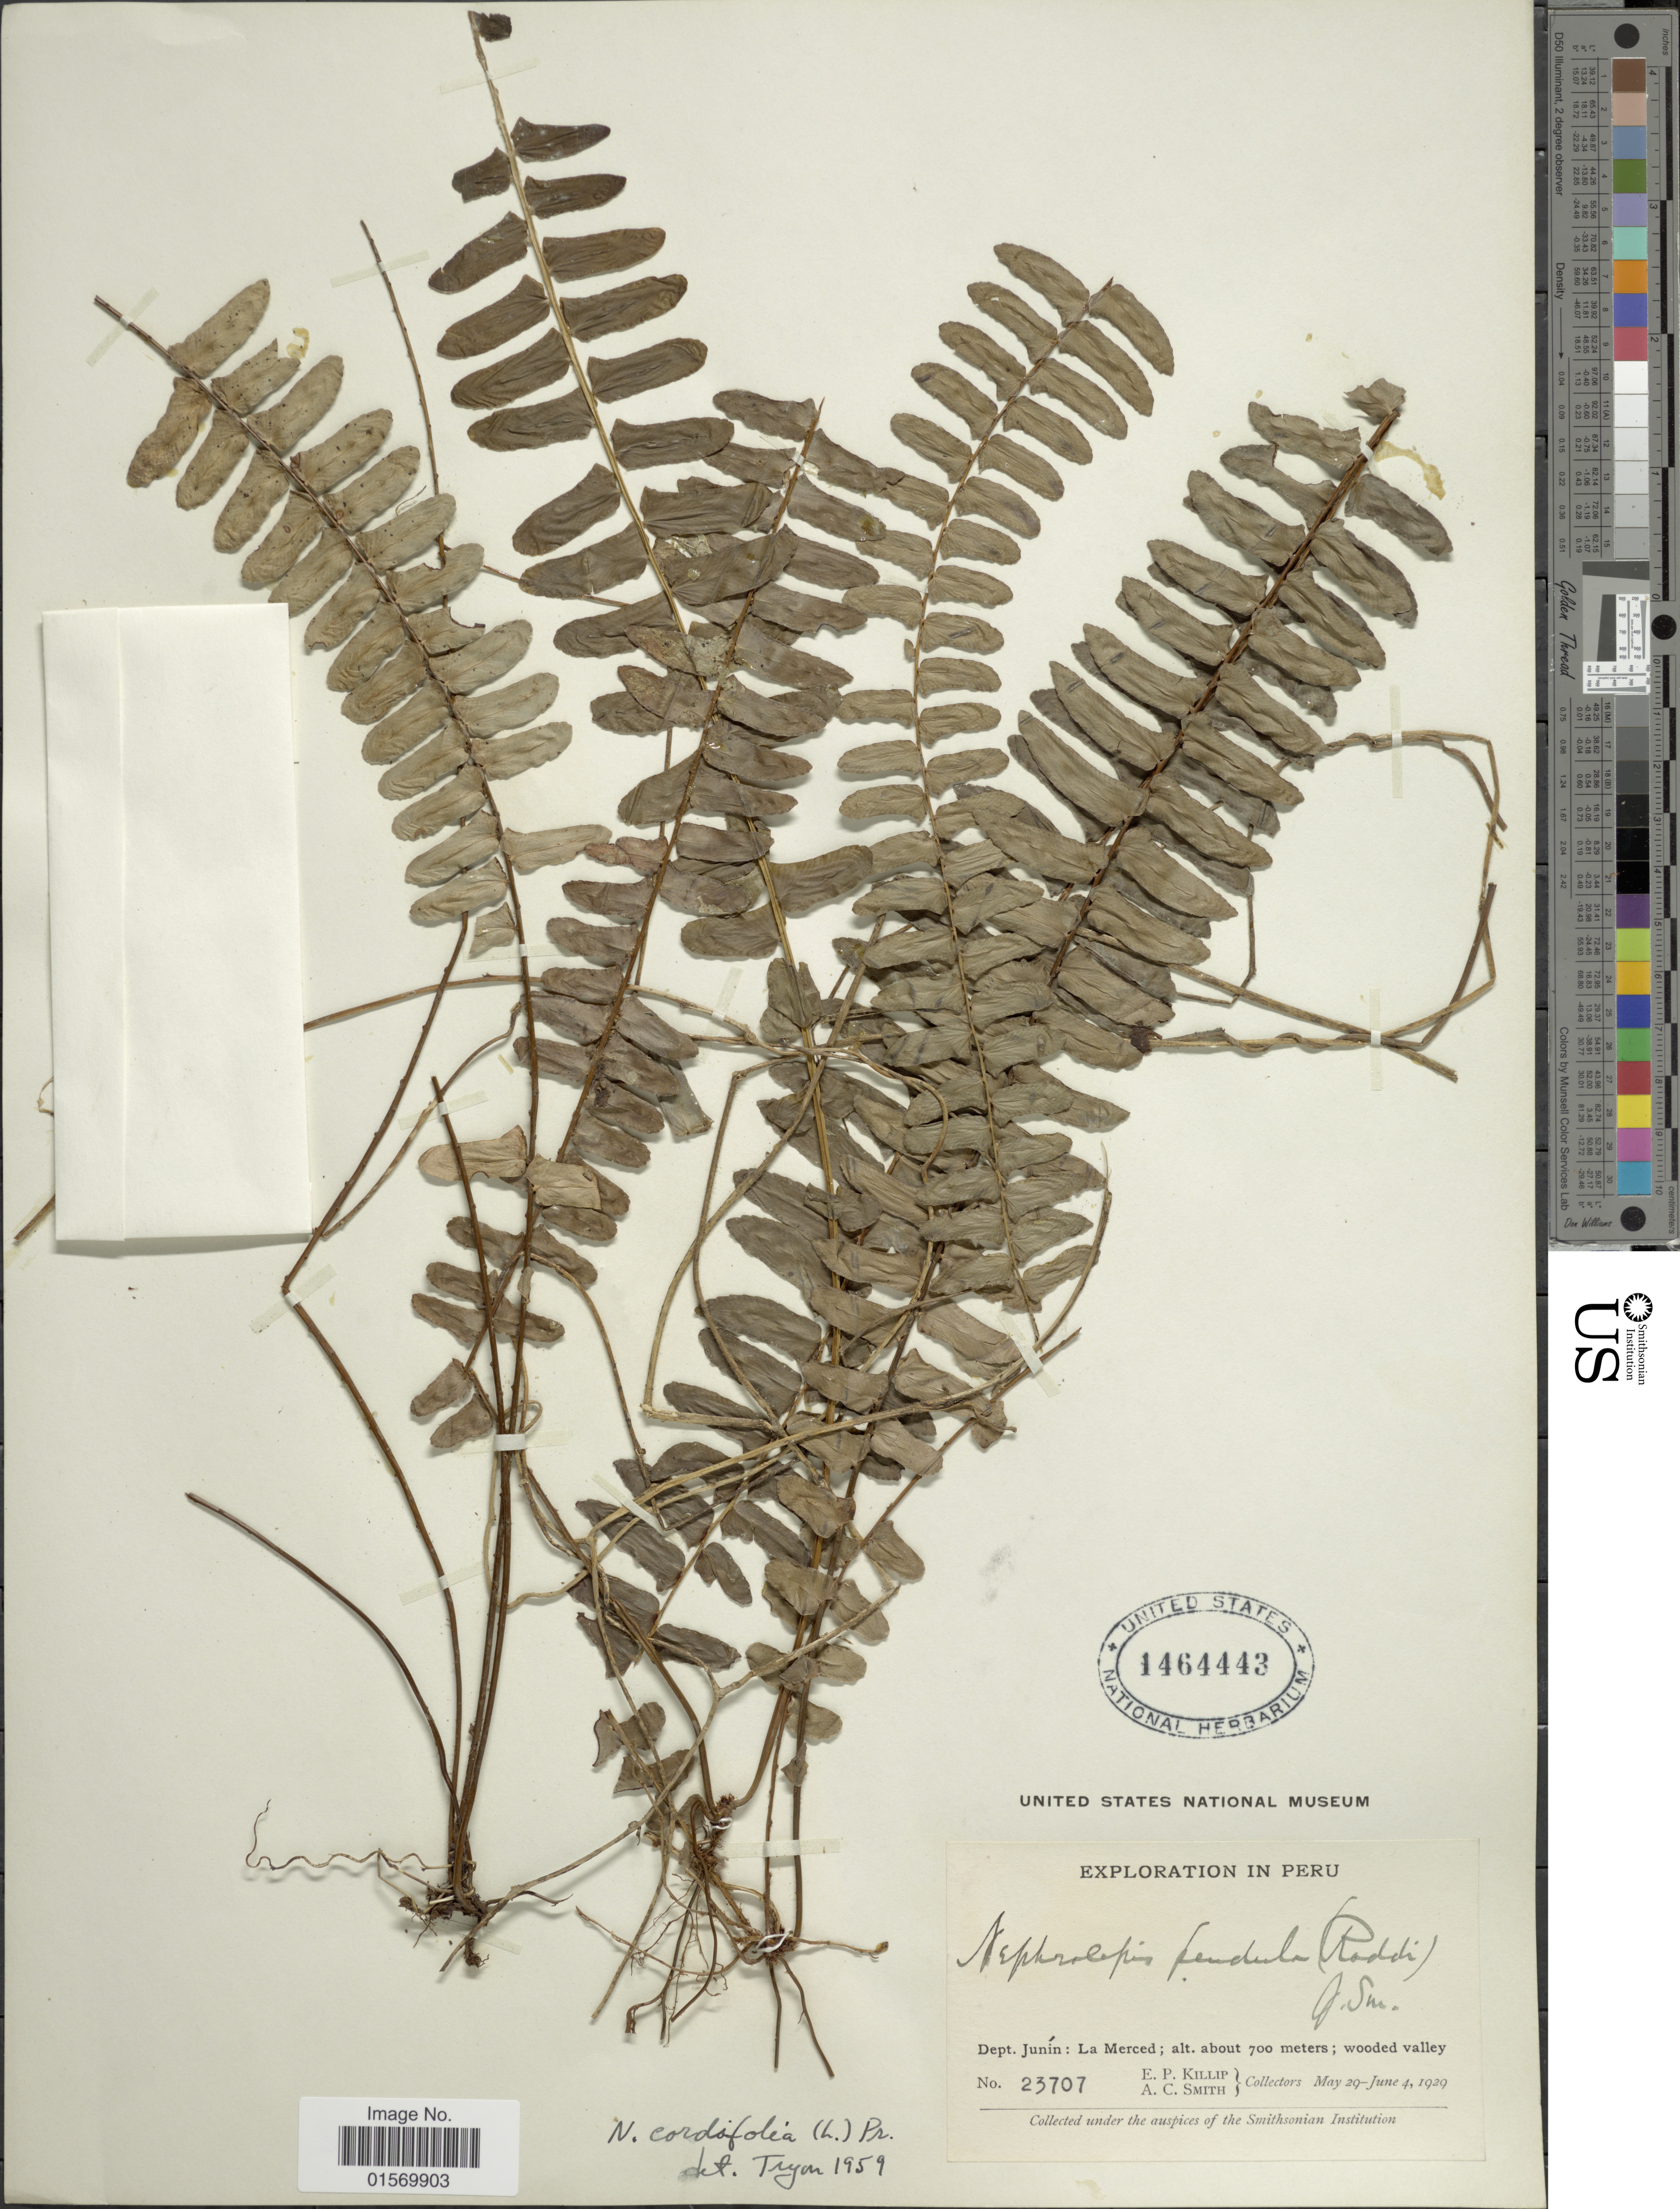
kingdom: Plantae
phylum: Tracheophyta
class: Polypodiopsida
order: Polypodiales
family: Nephrolepidaceae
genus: Nephrolepis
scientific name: Nephrolepis pendula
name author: (Raddi) J. Sm.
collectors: E. P. Killip & A. C. Smith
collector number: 23707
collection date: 1929-05-29/1929-06-04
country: Peru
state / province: Junín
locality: La Merced.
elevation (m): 700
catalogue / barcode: US 1464443